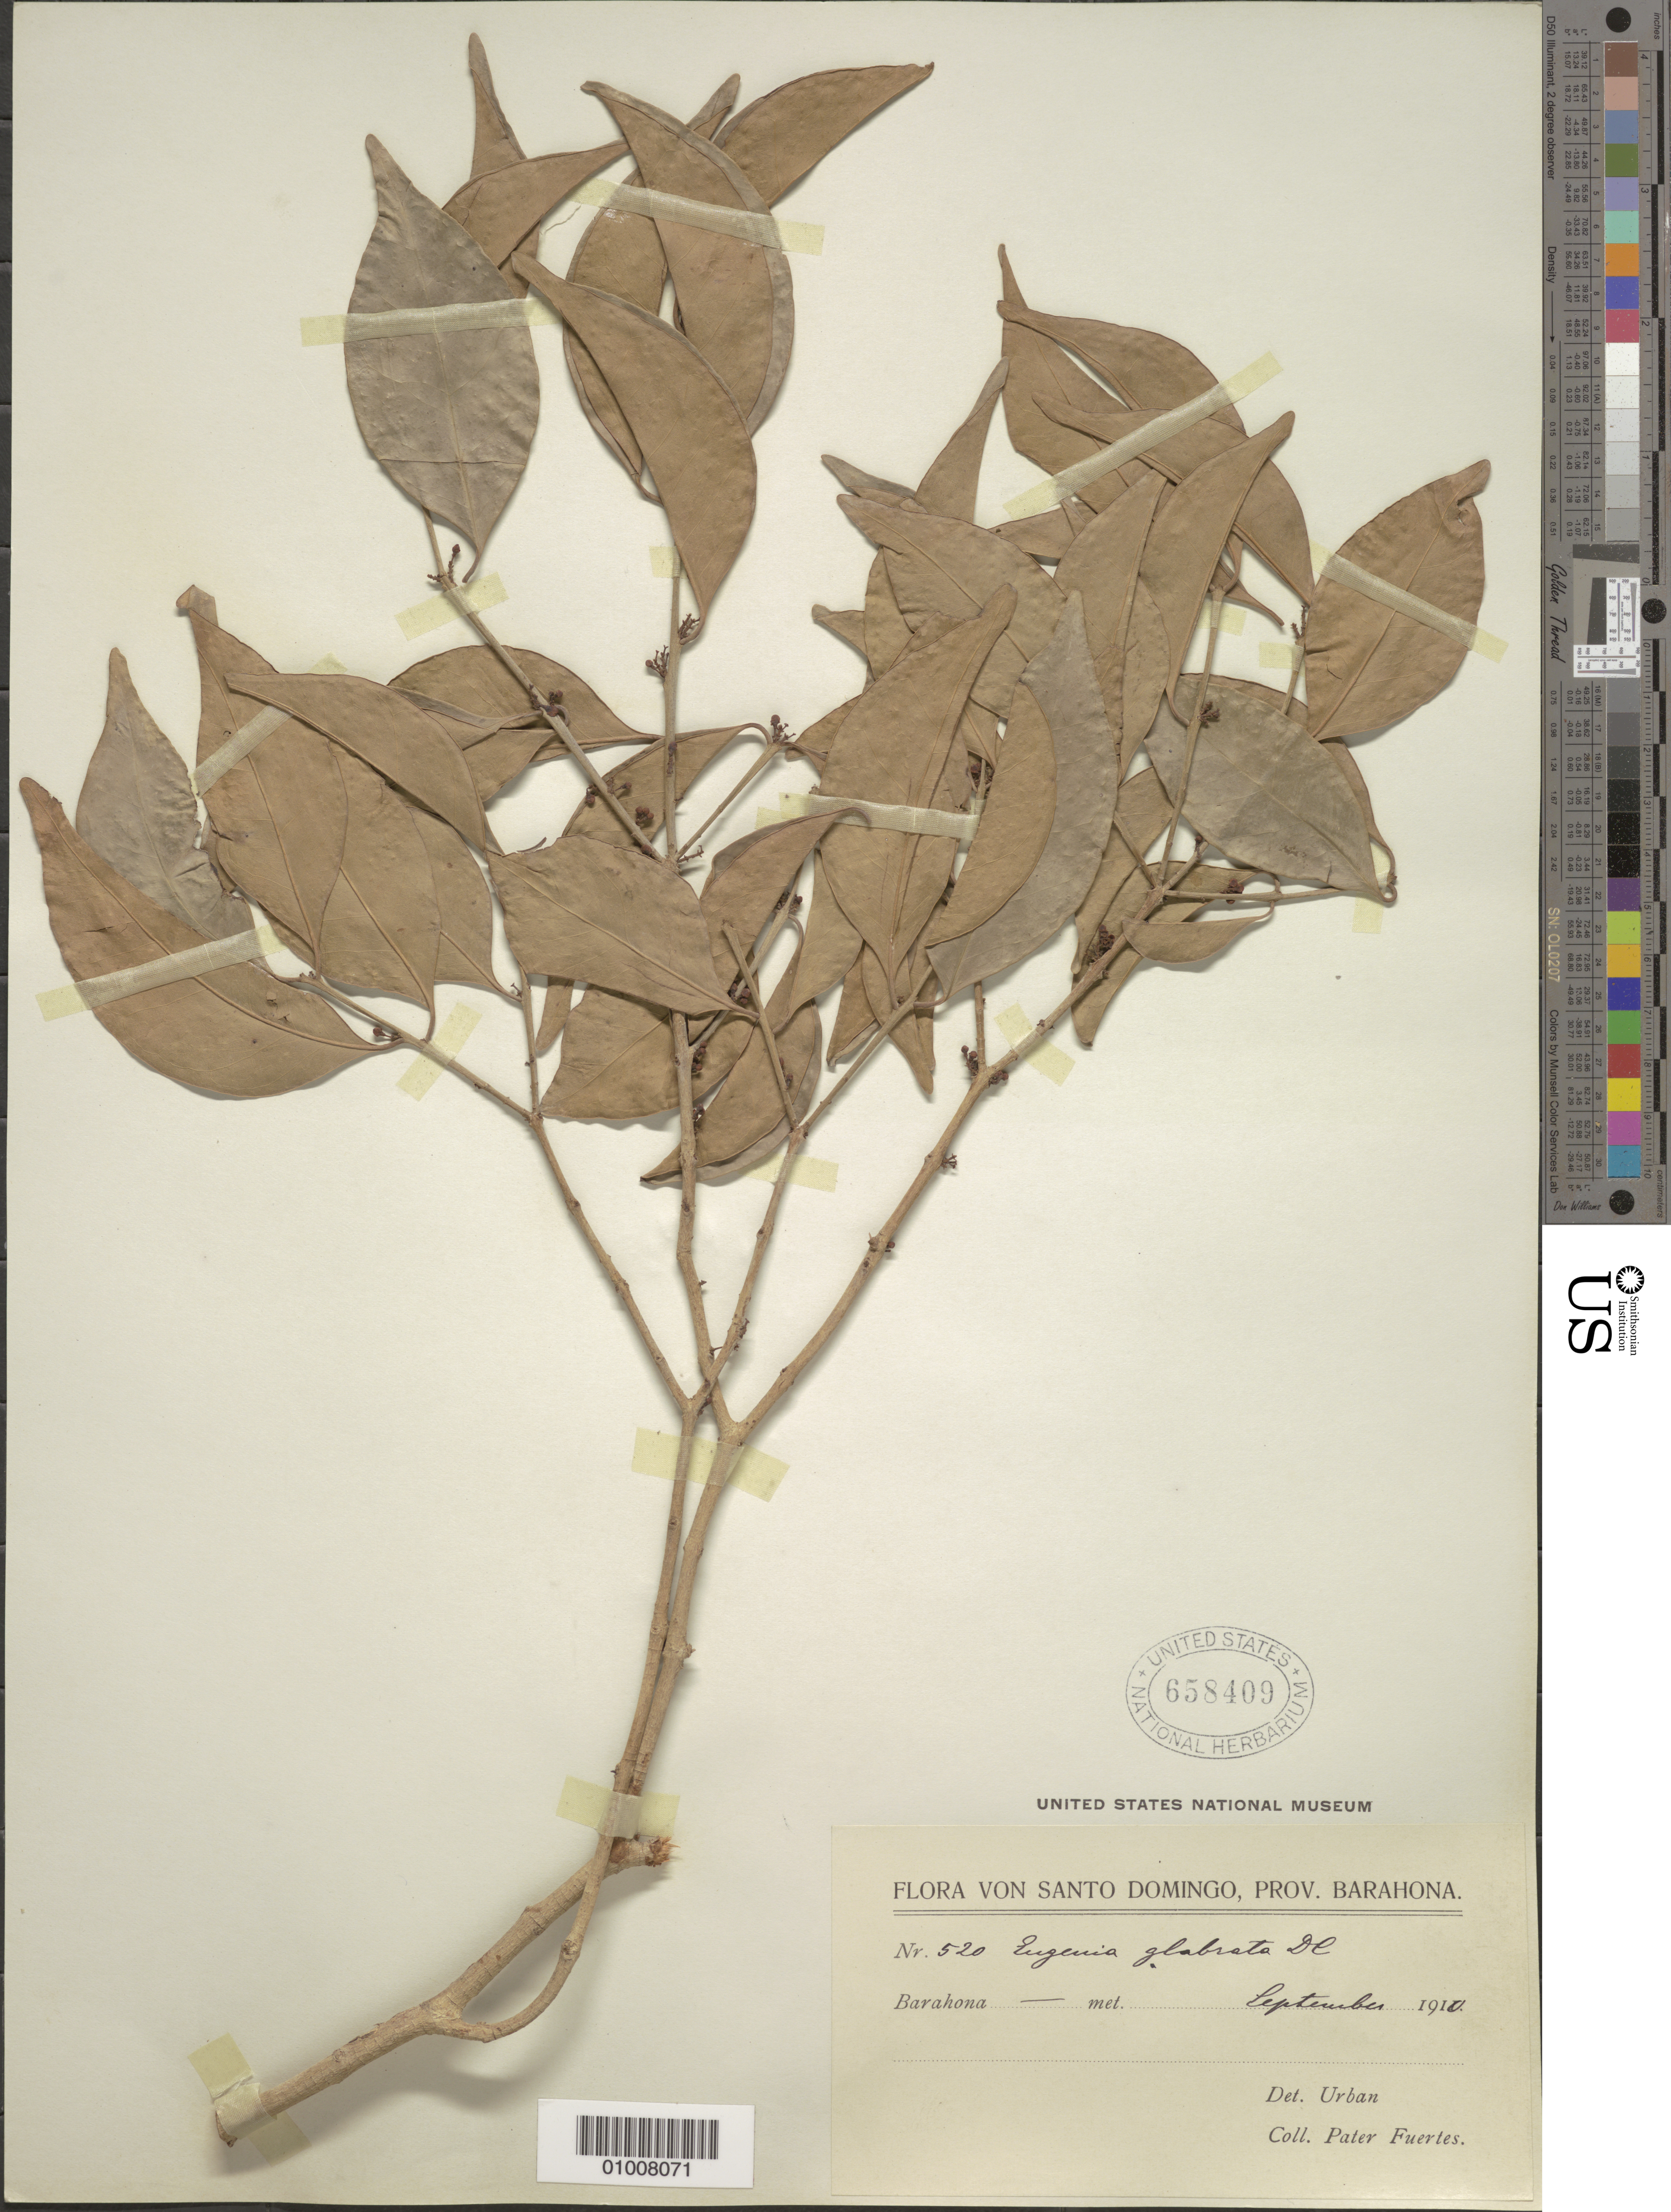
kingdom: Plantae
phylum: Tracheophyta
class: Magnoliopsida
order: Myrtales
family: Myrtaceae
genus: Eugenia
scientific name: Eugenia glabrata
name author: (Sw.) DC.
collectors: P. Fuertes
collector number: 520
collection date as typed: Sep 1910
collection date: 1910-09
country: Dominican Republic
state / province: Barahona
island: Hispaniola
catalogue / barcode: US 658409